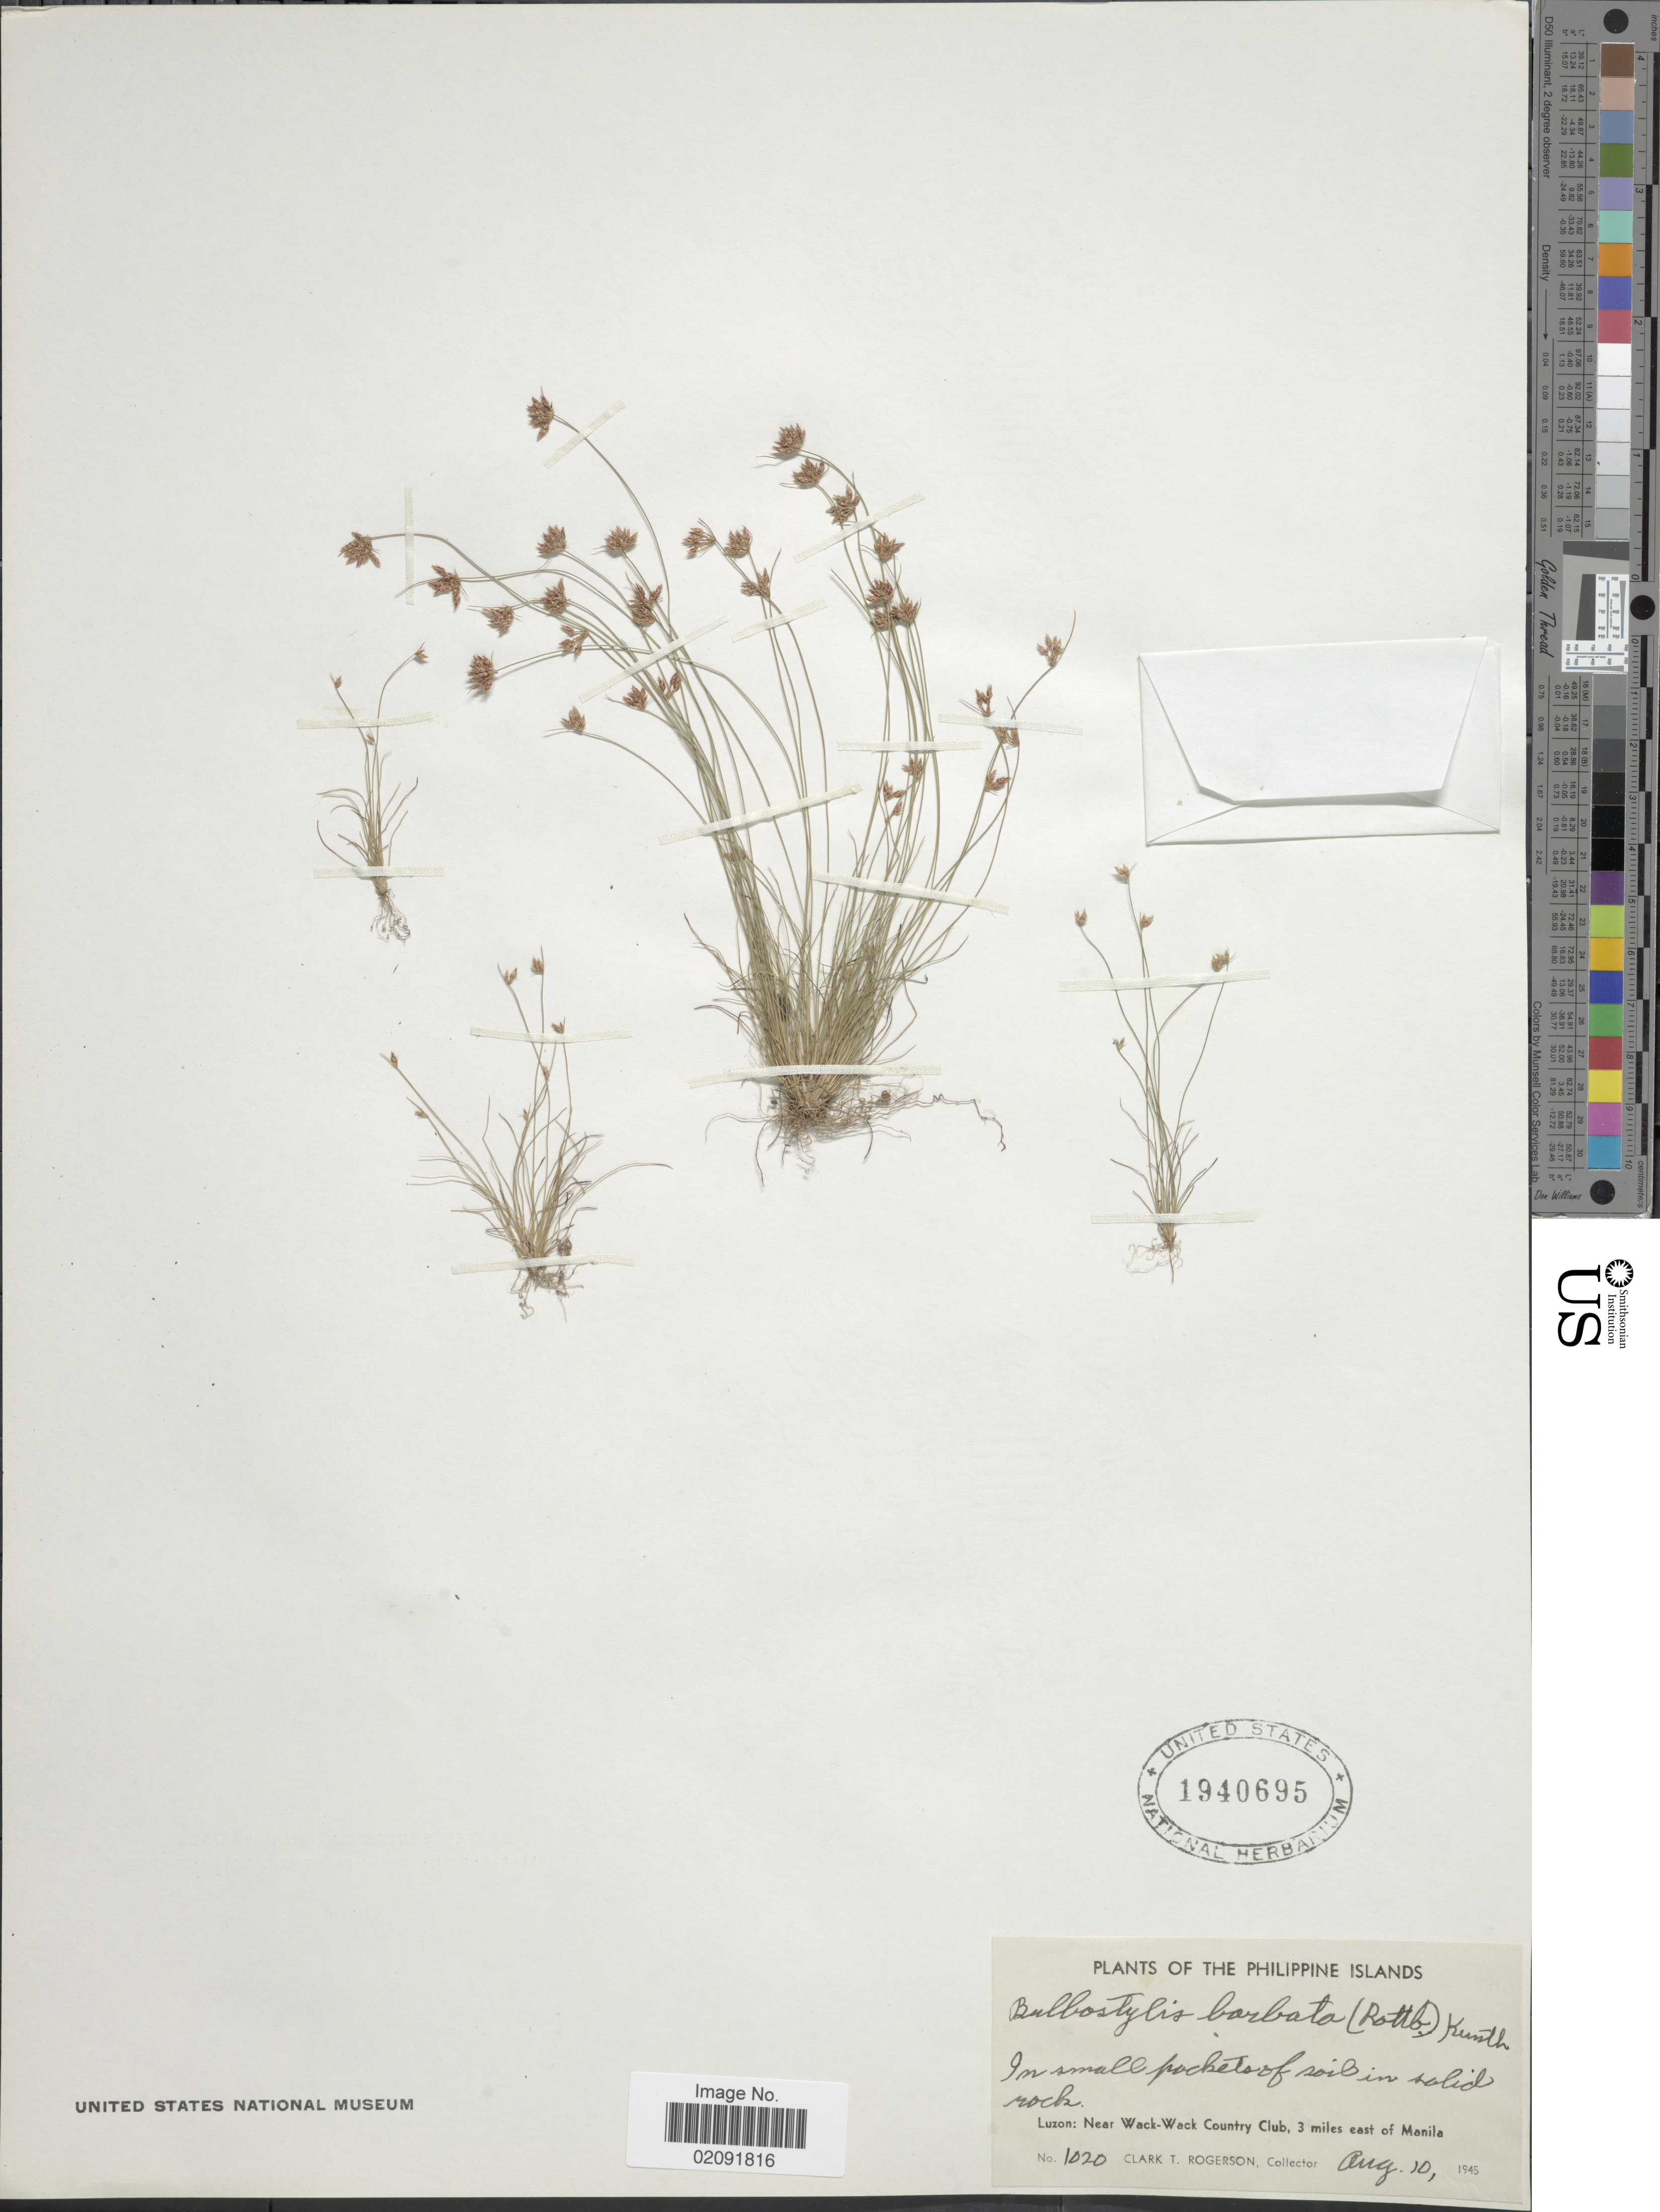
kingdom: Plantae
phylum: Tracheophyta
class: Liliopsida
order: Poales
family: Cyperaceae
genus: Bulbostylis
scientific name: Bulbostylis barbata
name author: (Rottb.) C.B. Clarke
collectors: C. Rogerson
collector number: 1020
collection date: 1945-08-10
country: Philippines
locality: The Philippine Islands, In small pockets of soil in solid rock, Luzon: Near Wack-Wack Country Club, 3 miles east of Manila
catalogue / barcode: US 1940695